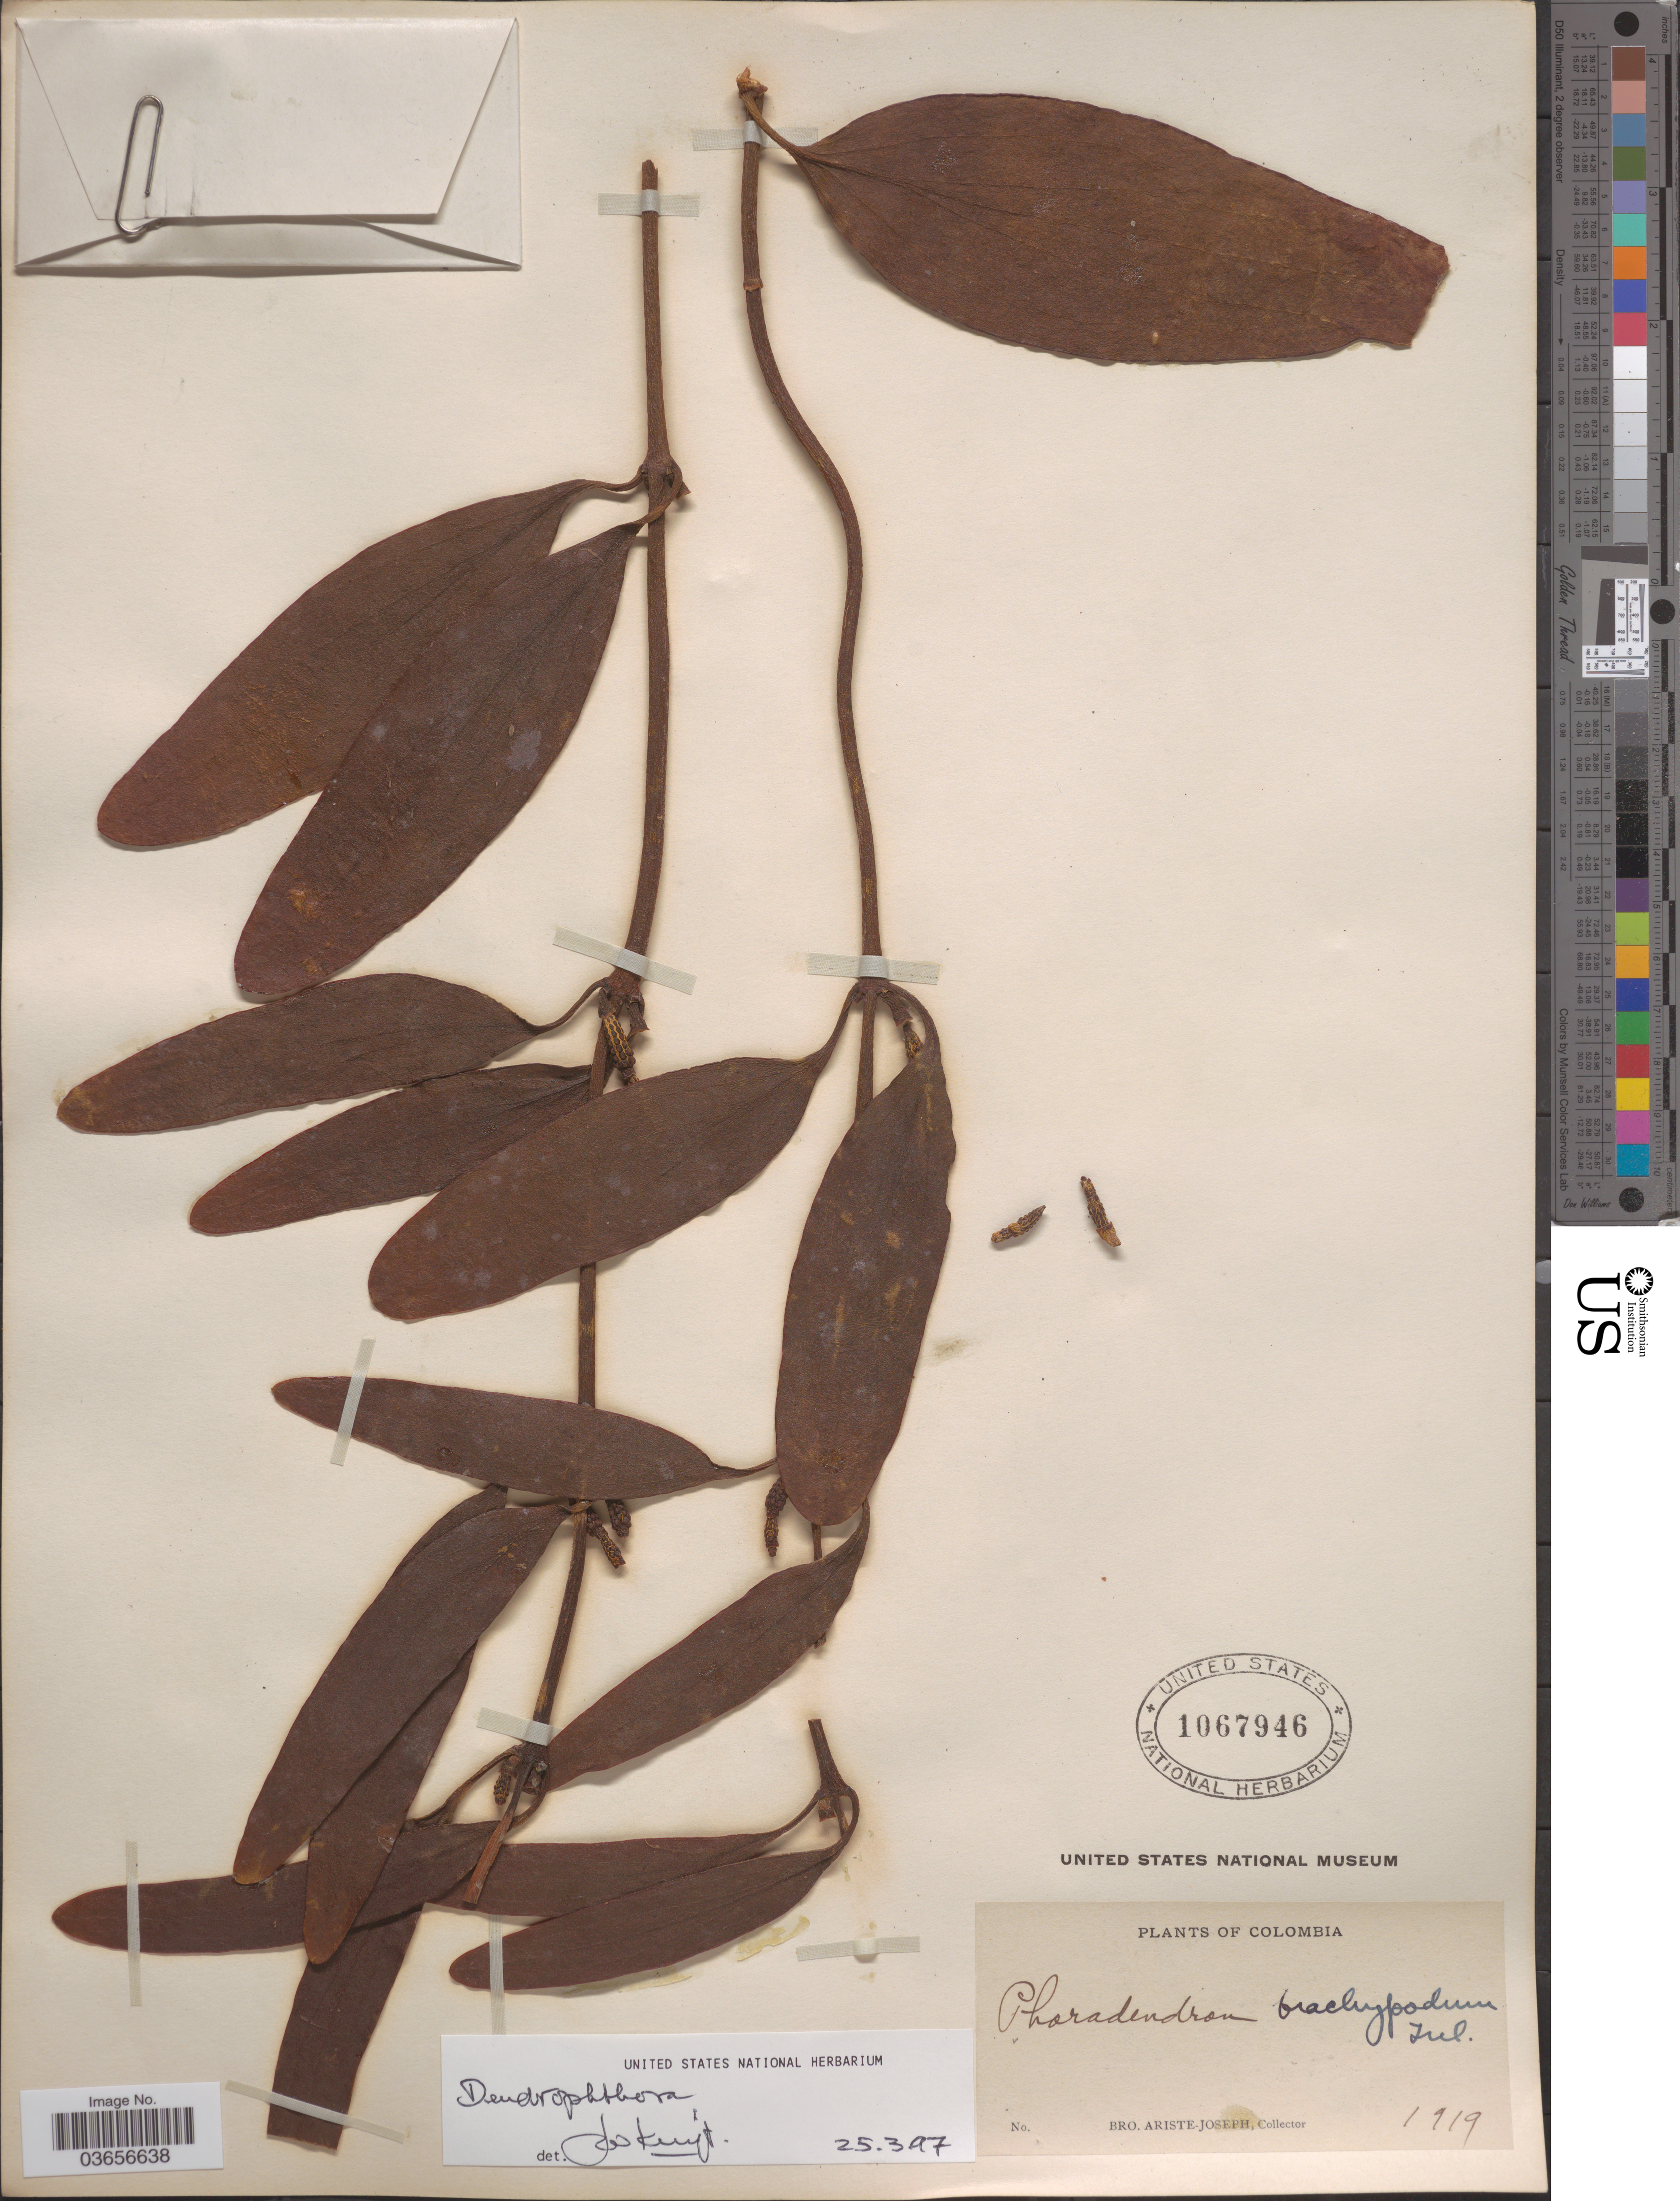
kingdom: Plantae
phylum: Tracheophyta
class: Magnoliopsida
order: Santalales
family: Viscaceae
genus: Dendrophthora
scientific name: Dendrophthora sp.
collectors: Bro. Ariste-Joseph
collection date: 1919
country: Colombia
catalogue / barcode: US 1067946